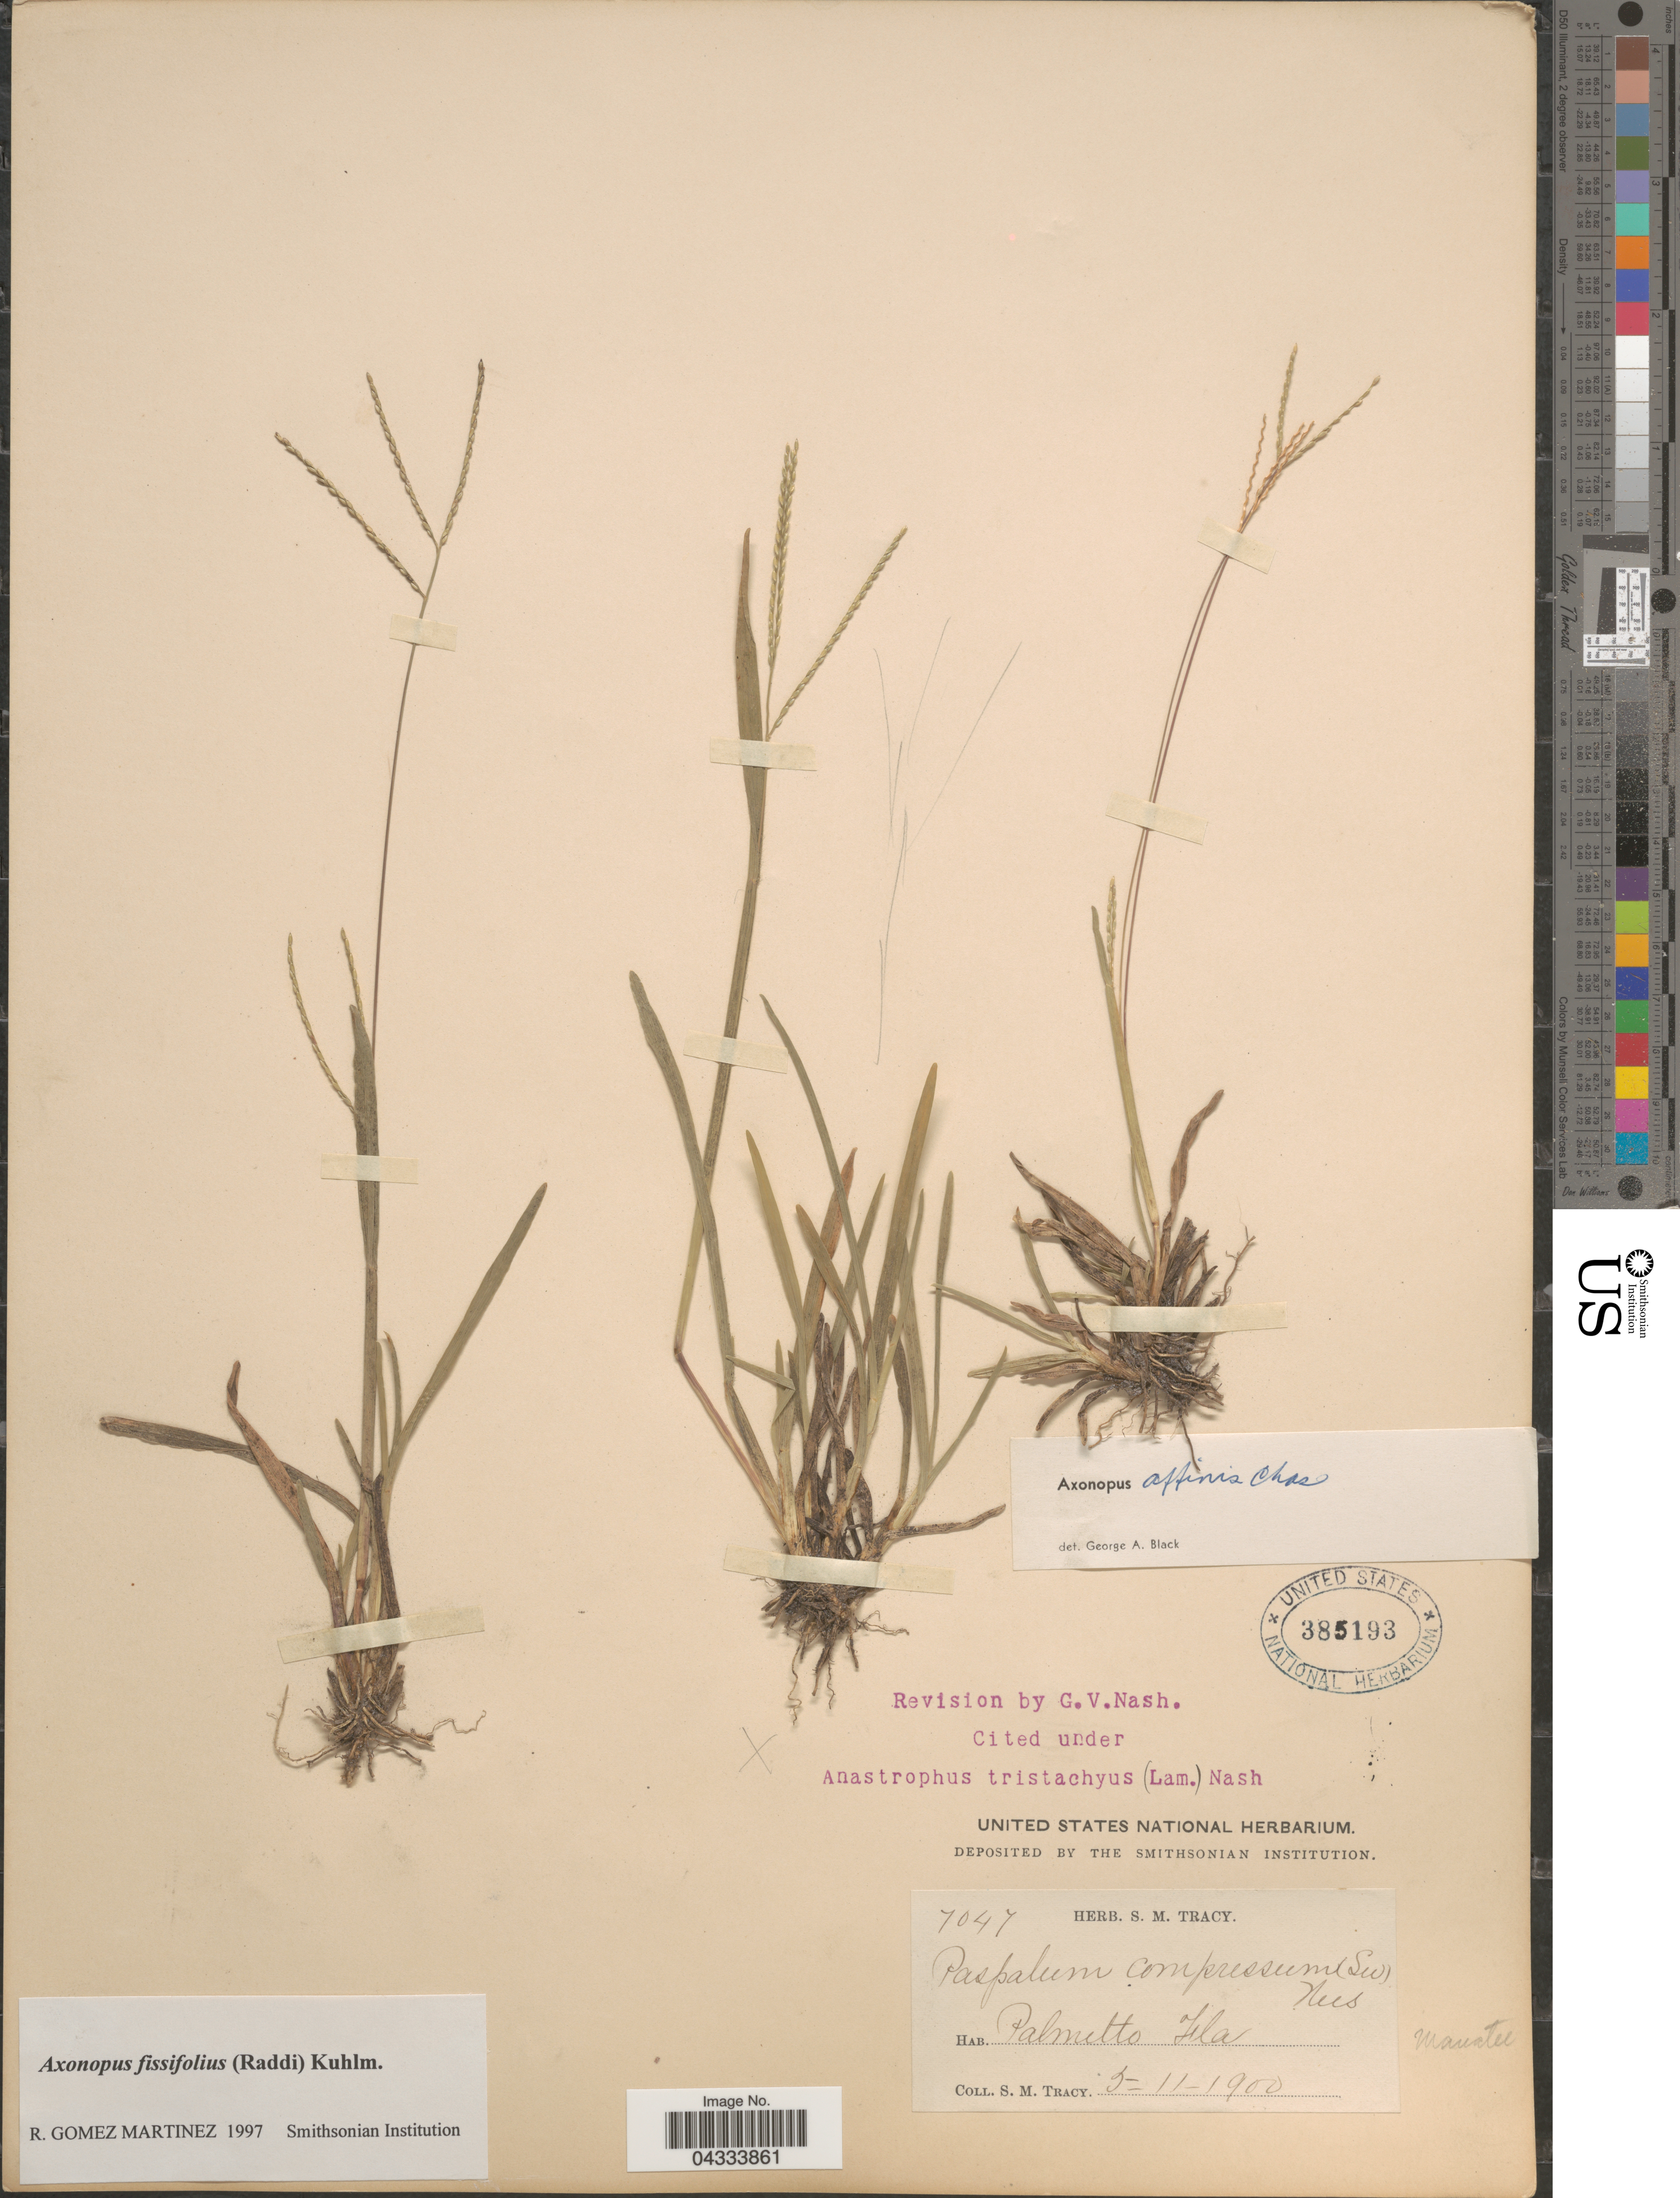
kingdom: Plantae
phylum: Tracheophyta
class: Liliopsida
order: Poales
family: Poaceae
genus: Axonopus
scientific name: Axonopus fissifolius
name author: (Raddi) Kuhlm.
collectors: S. M. Tracy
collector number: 7047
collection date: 1900-05-11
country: United States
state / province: Florida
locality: Palmetto. Manatee.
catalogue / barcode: US 385193